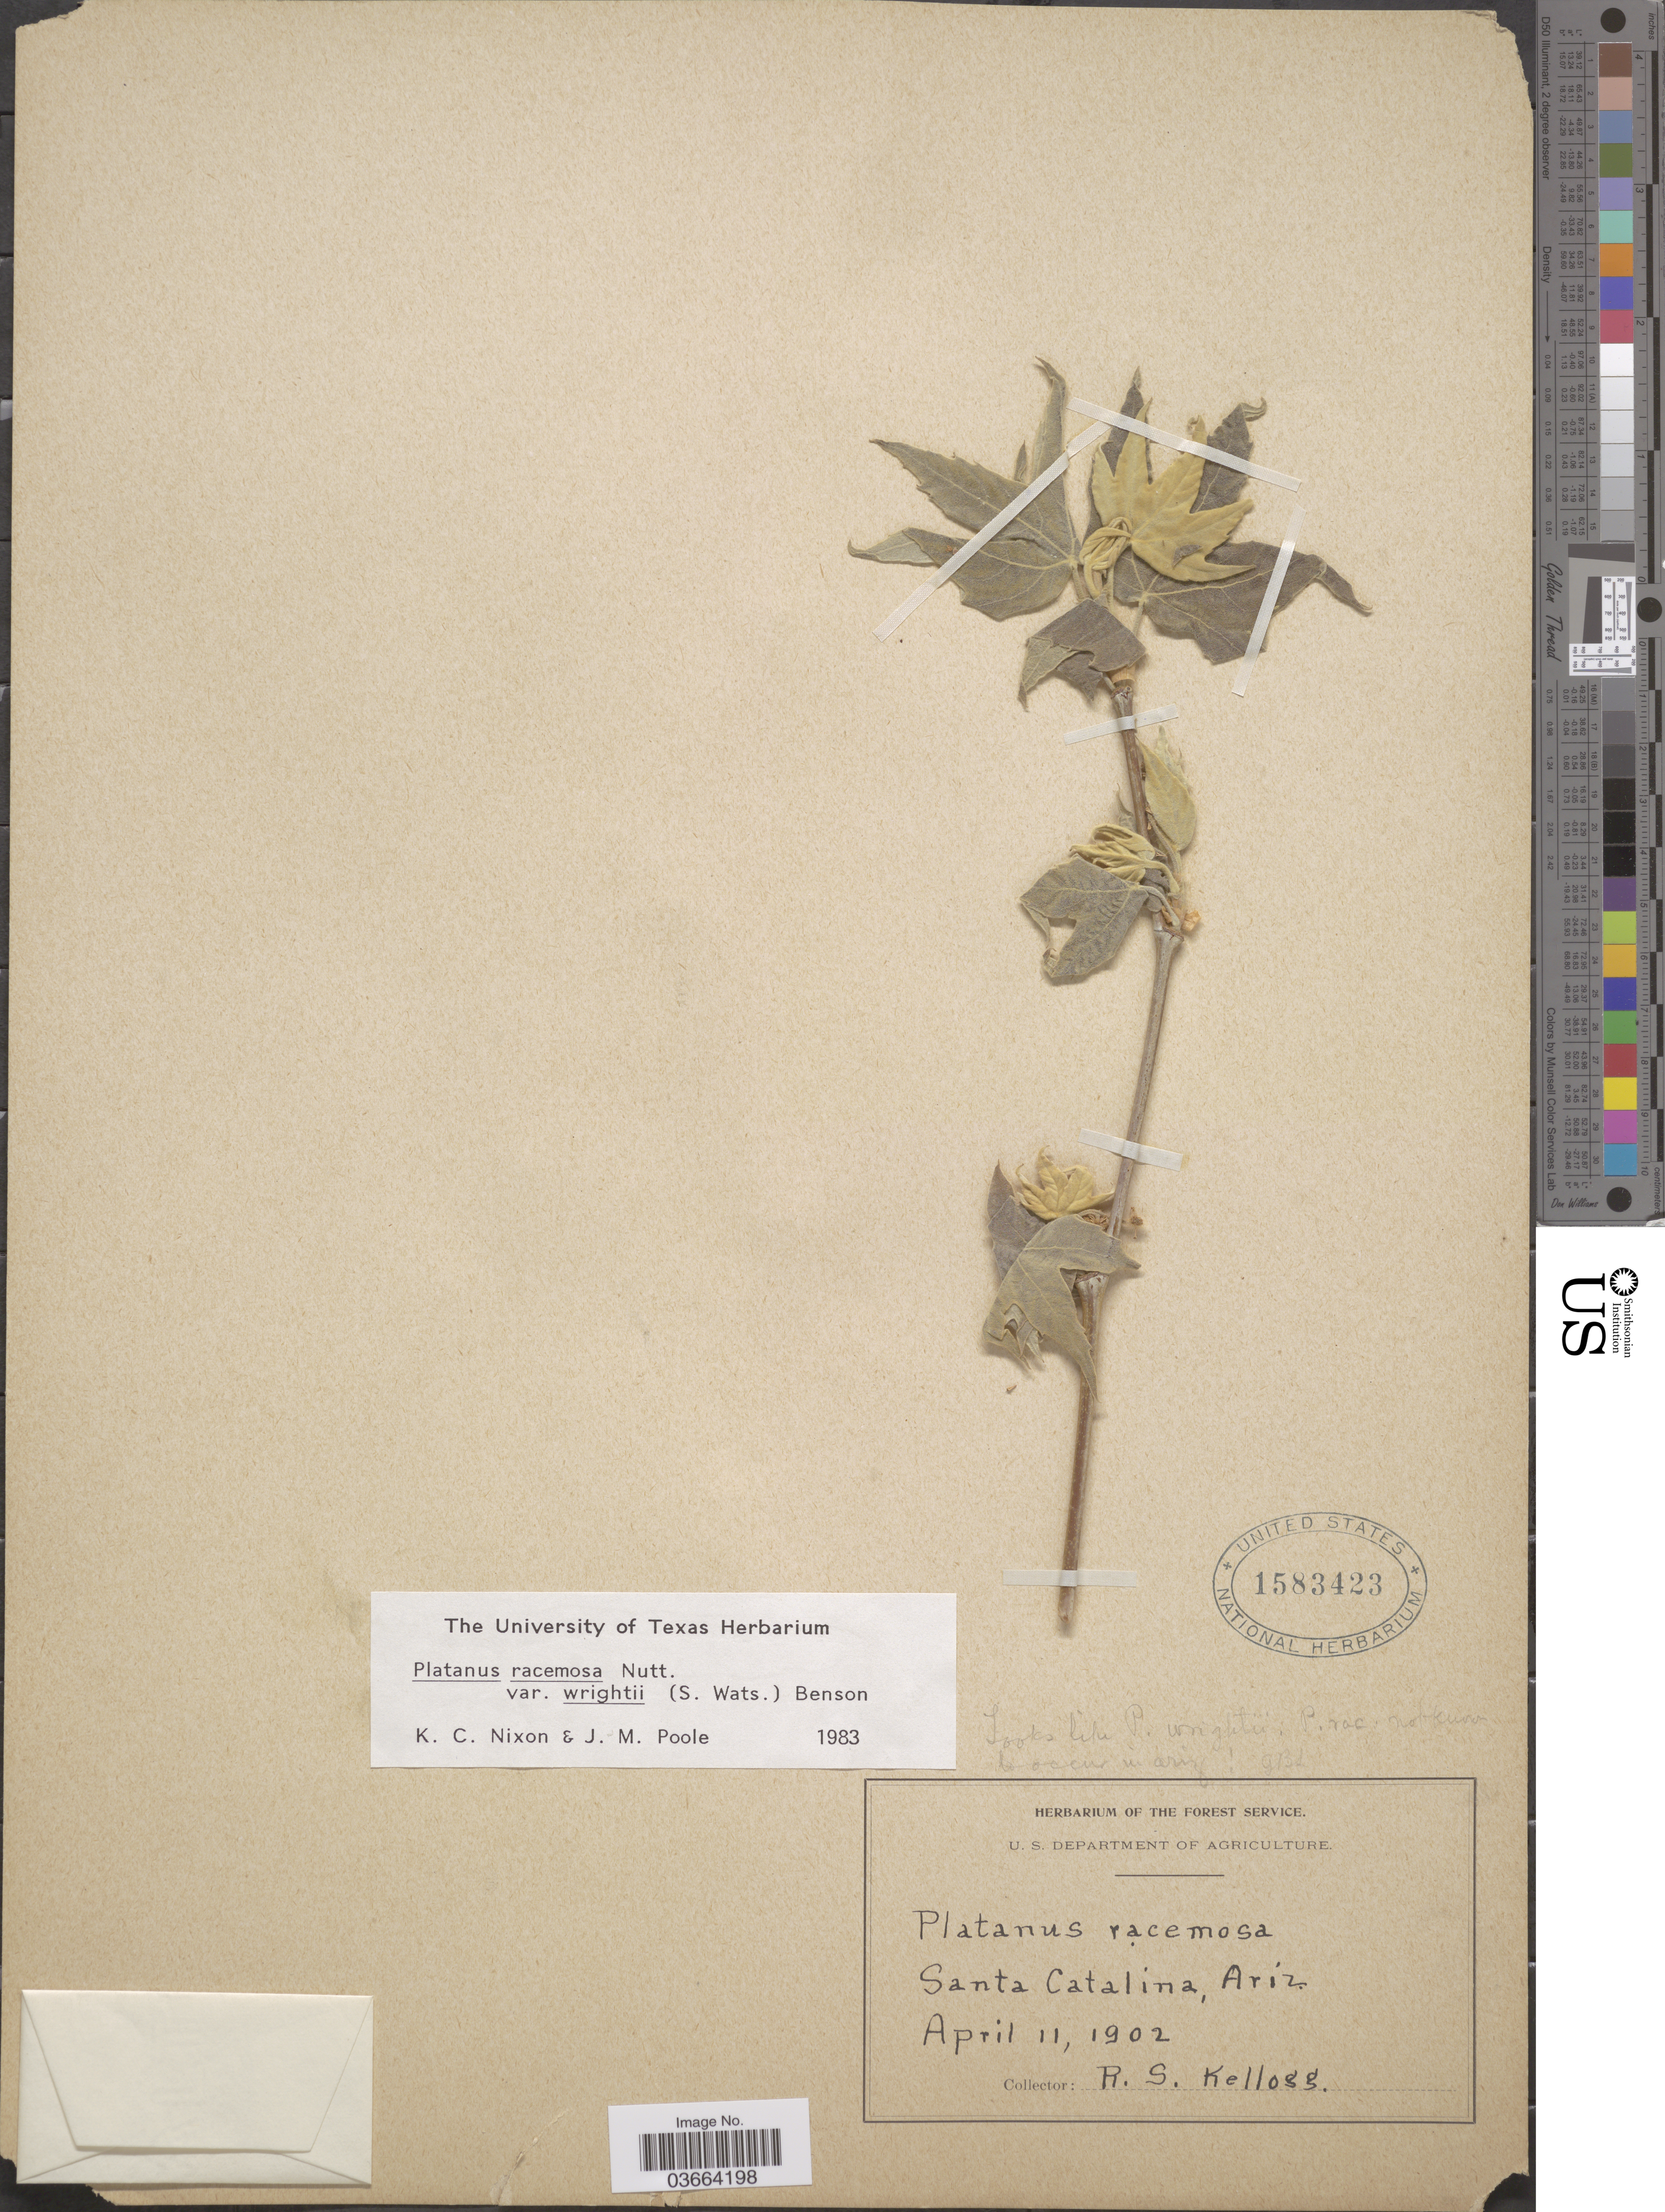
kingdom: Plantae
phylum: Tracheophyta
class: Magnoliopsida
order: Proteales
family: Platanaceae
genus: Platanus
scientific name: Platanus racemosa var. wrightii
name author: (S. Watson) L.D. Benson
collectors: R. Kellogg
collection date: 1902-04-11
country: United States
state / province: Arizona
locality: Santa Catalina.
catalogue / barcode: US 1583423